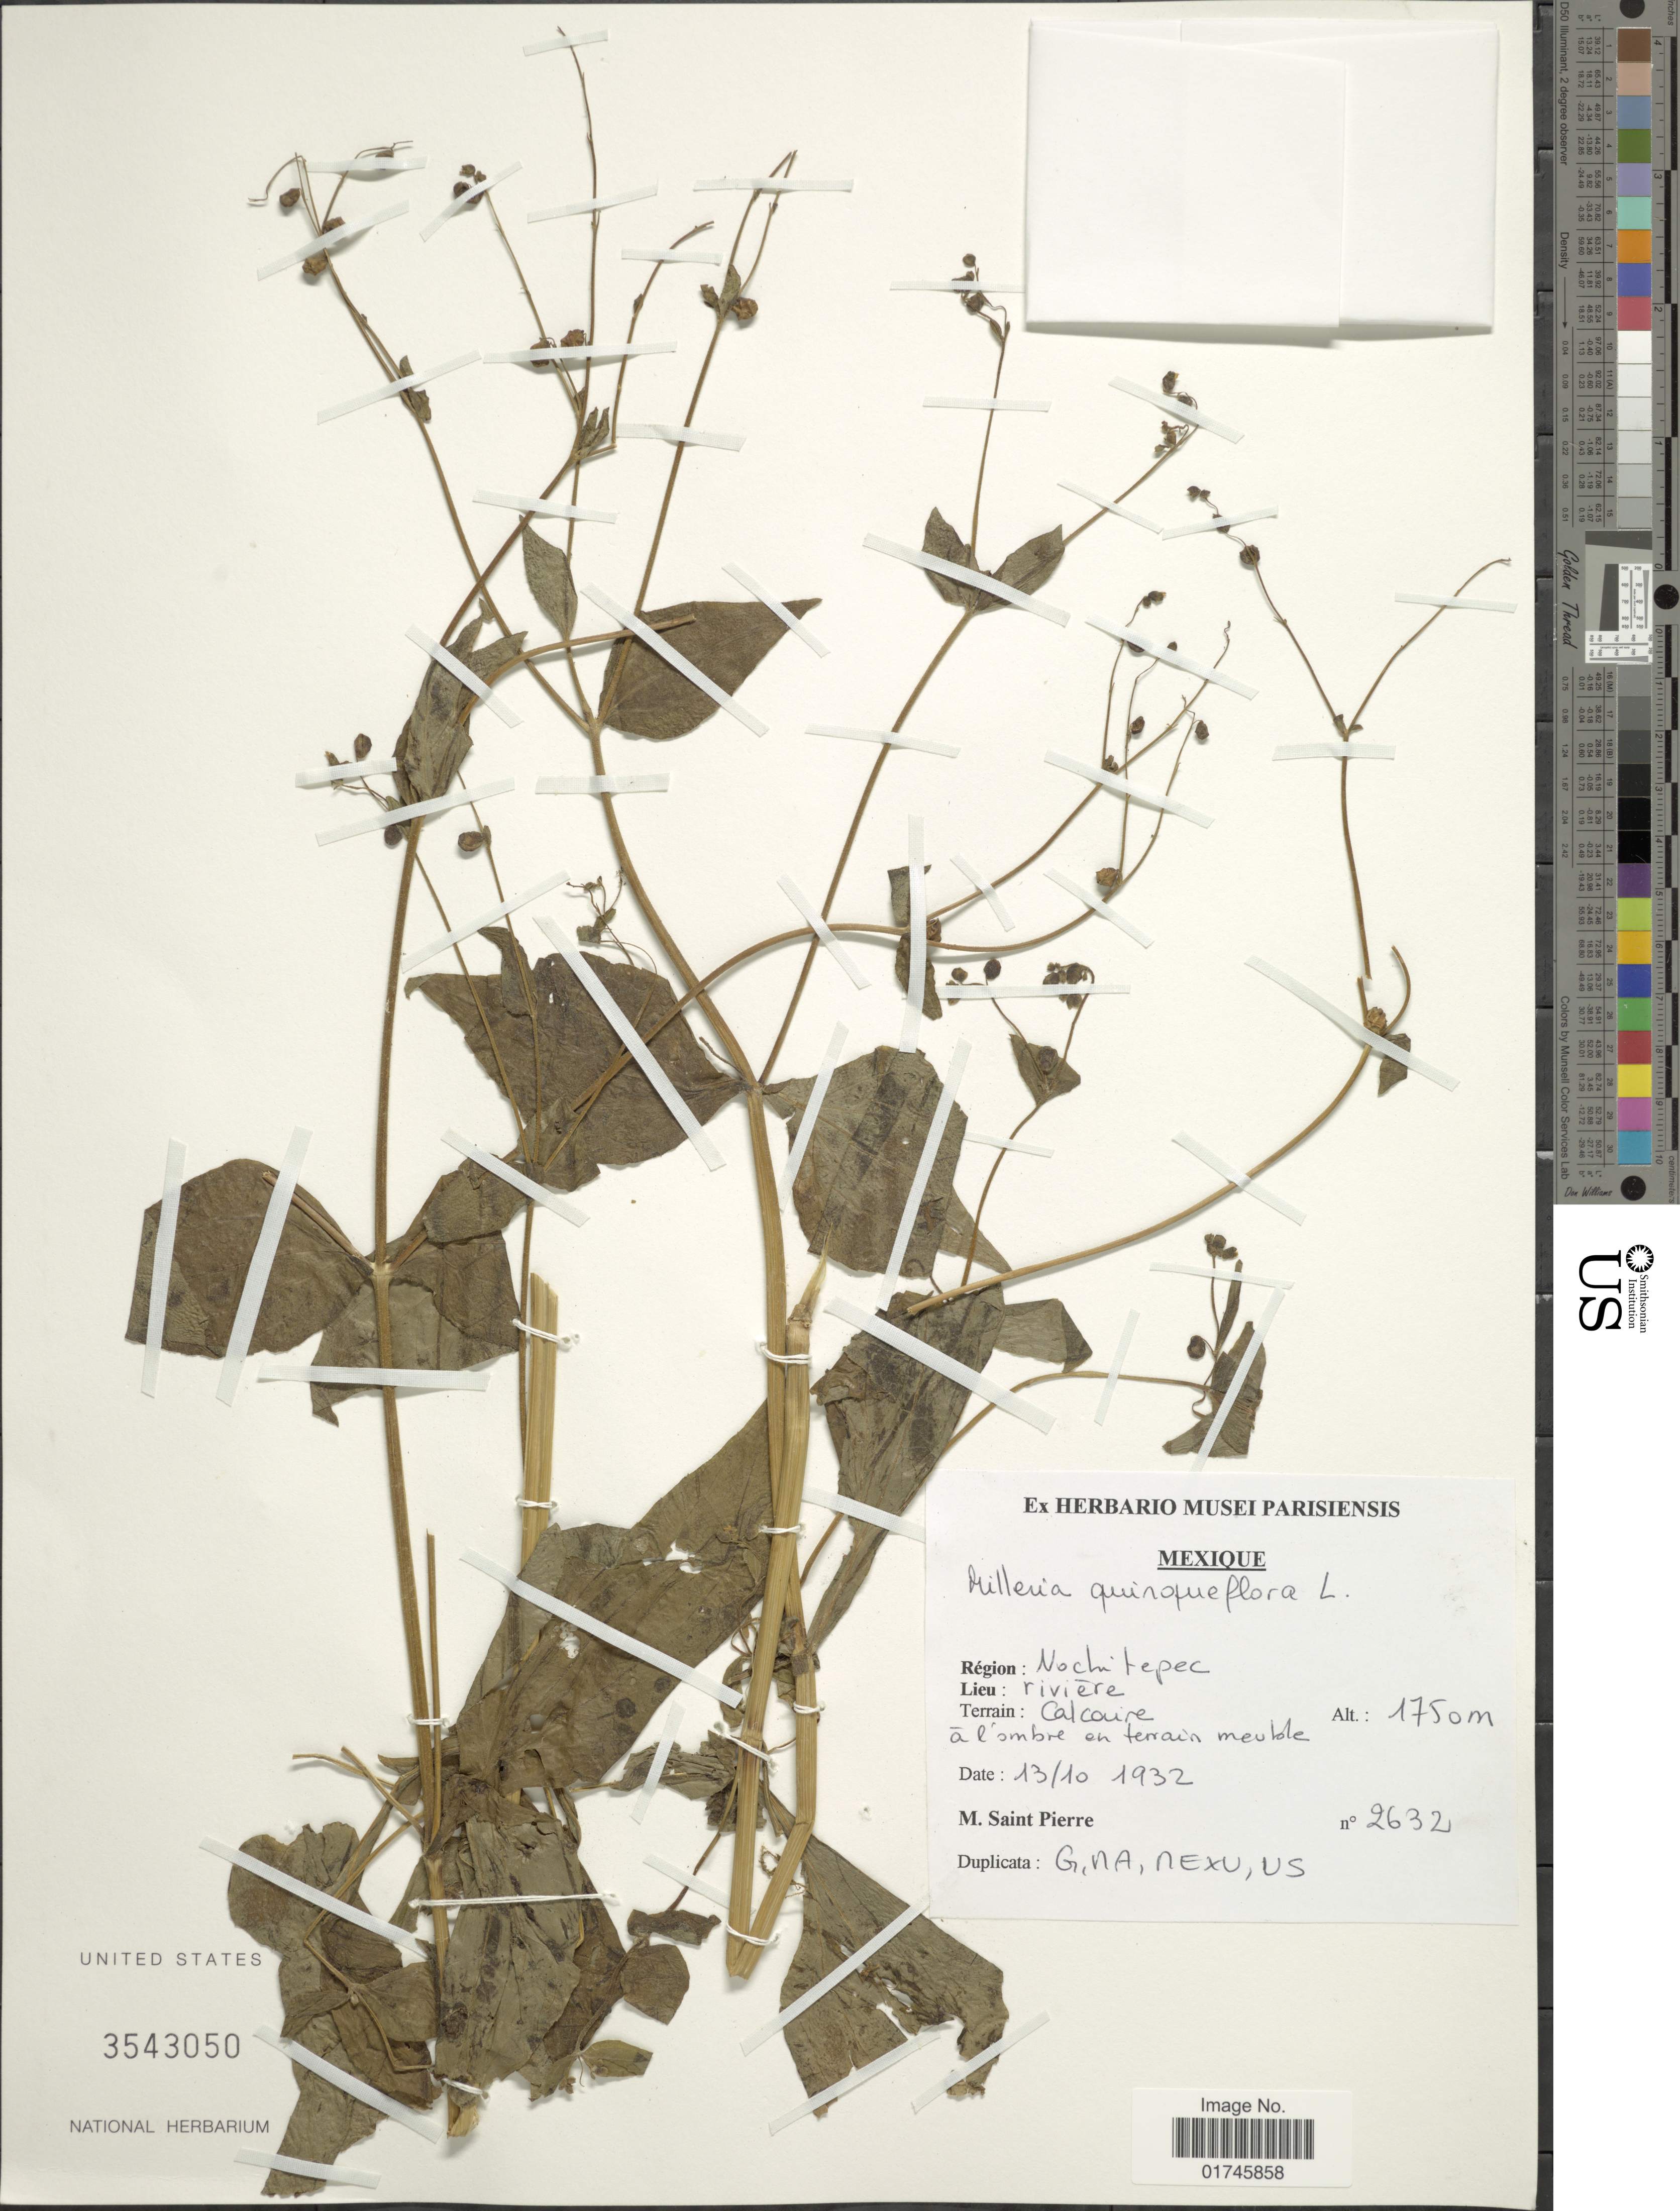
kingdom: Plantae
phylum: Tracheophyta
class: Magnoliopsida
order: Asterales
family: Asteraceae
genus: Milleria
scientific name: Milleria quinqueflora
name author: L.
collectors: M. Saint-Pierre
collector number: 2632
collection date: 1932-10-13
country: Mexico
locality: Region Nochitepec.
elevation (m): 1750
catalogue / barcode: US 3543050